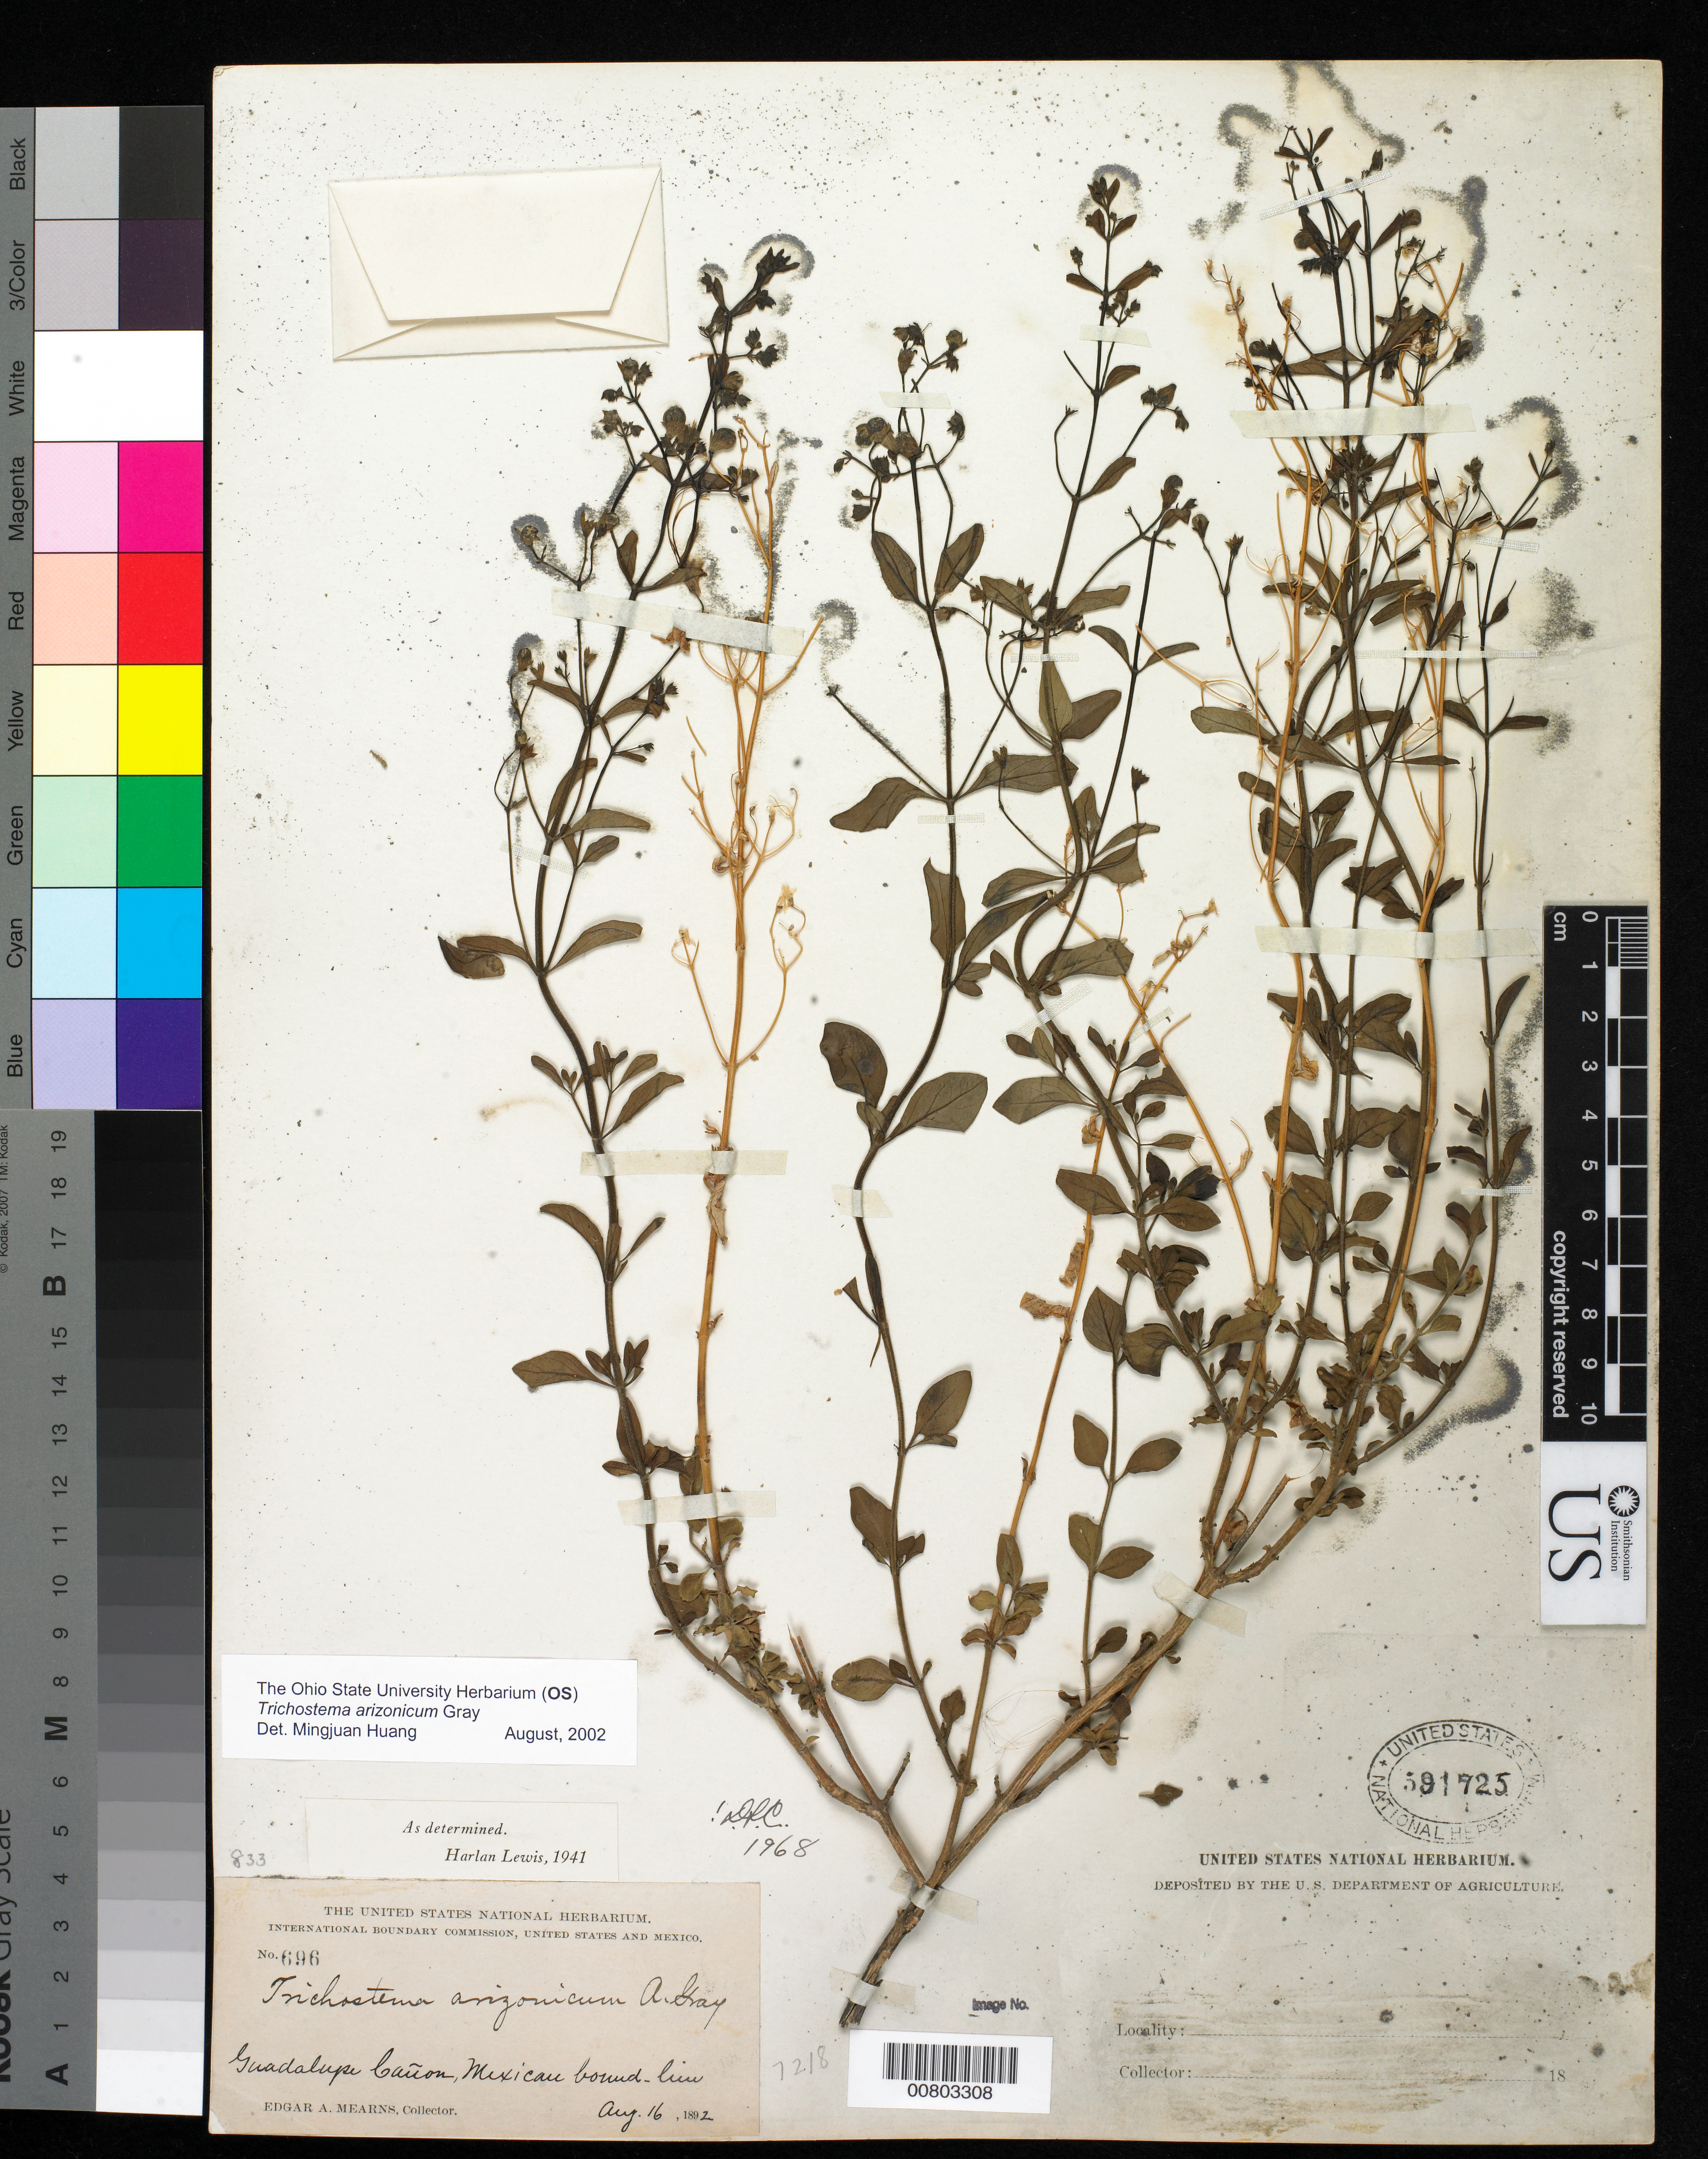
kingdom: Plantae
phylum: Tracheophyta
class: Magnoliopsida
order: Lamiales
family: Lamiaceae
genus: Trichostema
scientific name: Trichostema arizonicum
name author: A. Gray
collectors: E. A. Mearns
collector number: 696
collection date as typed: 16 Aug 1892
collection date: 1892-08-16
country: Mexico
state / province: Baja California Norte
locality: Guadalupe Cañon, Mexican boudary line.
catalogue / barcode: US 591725